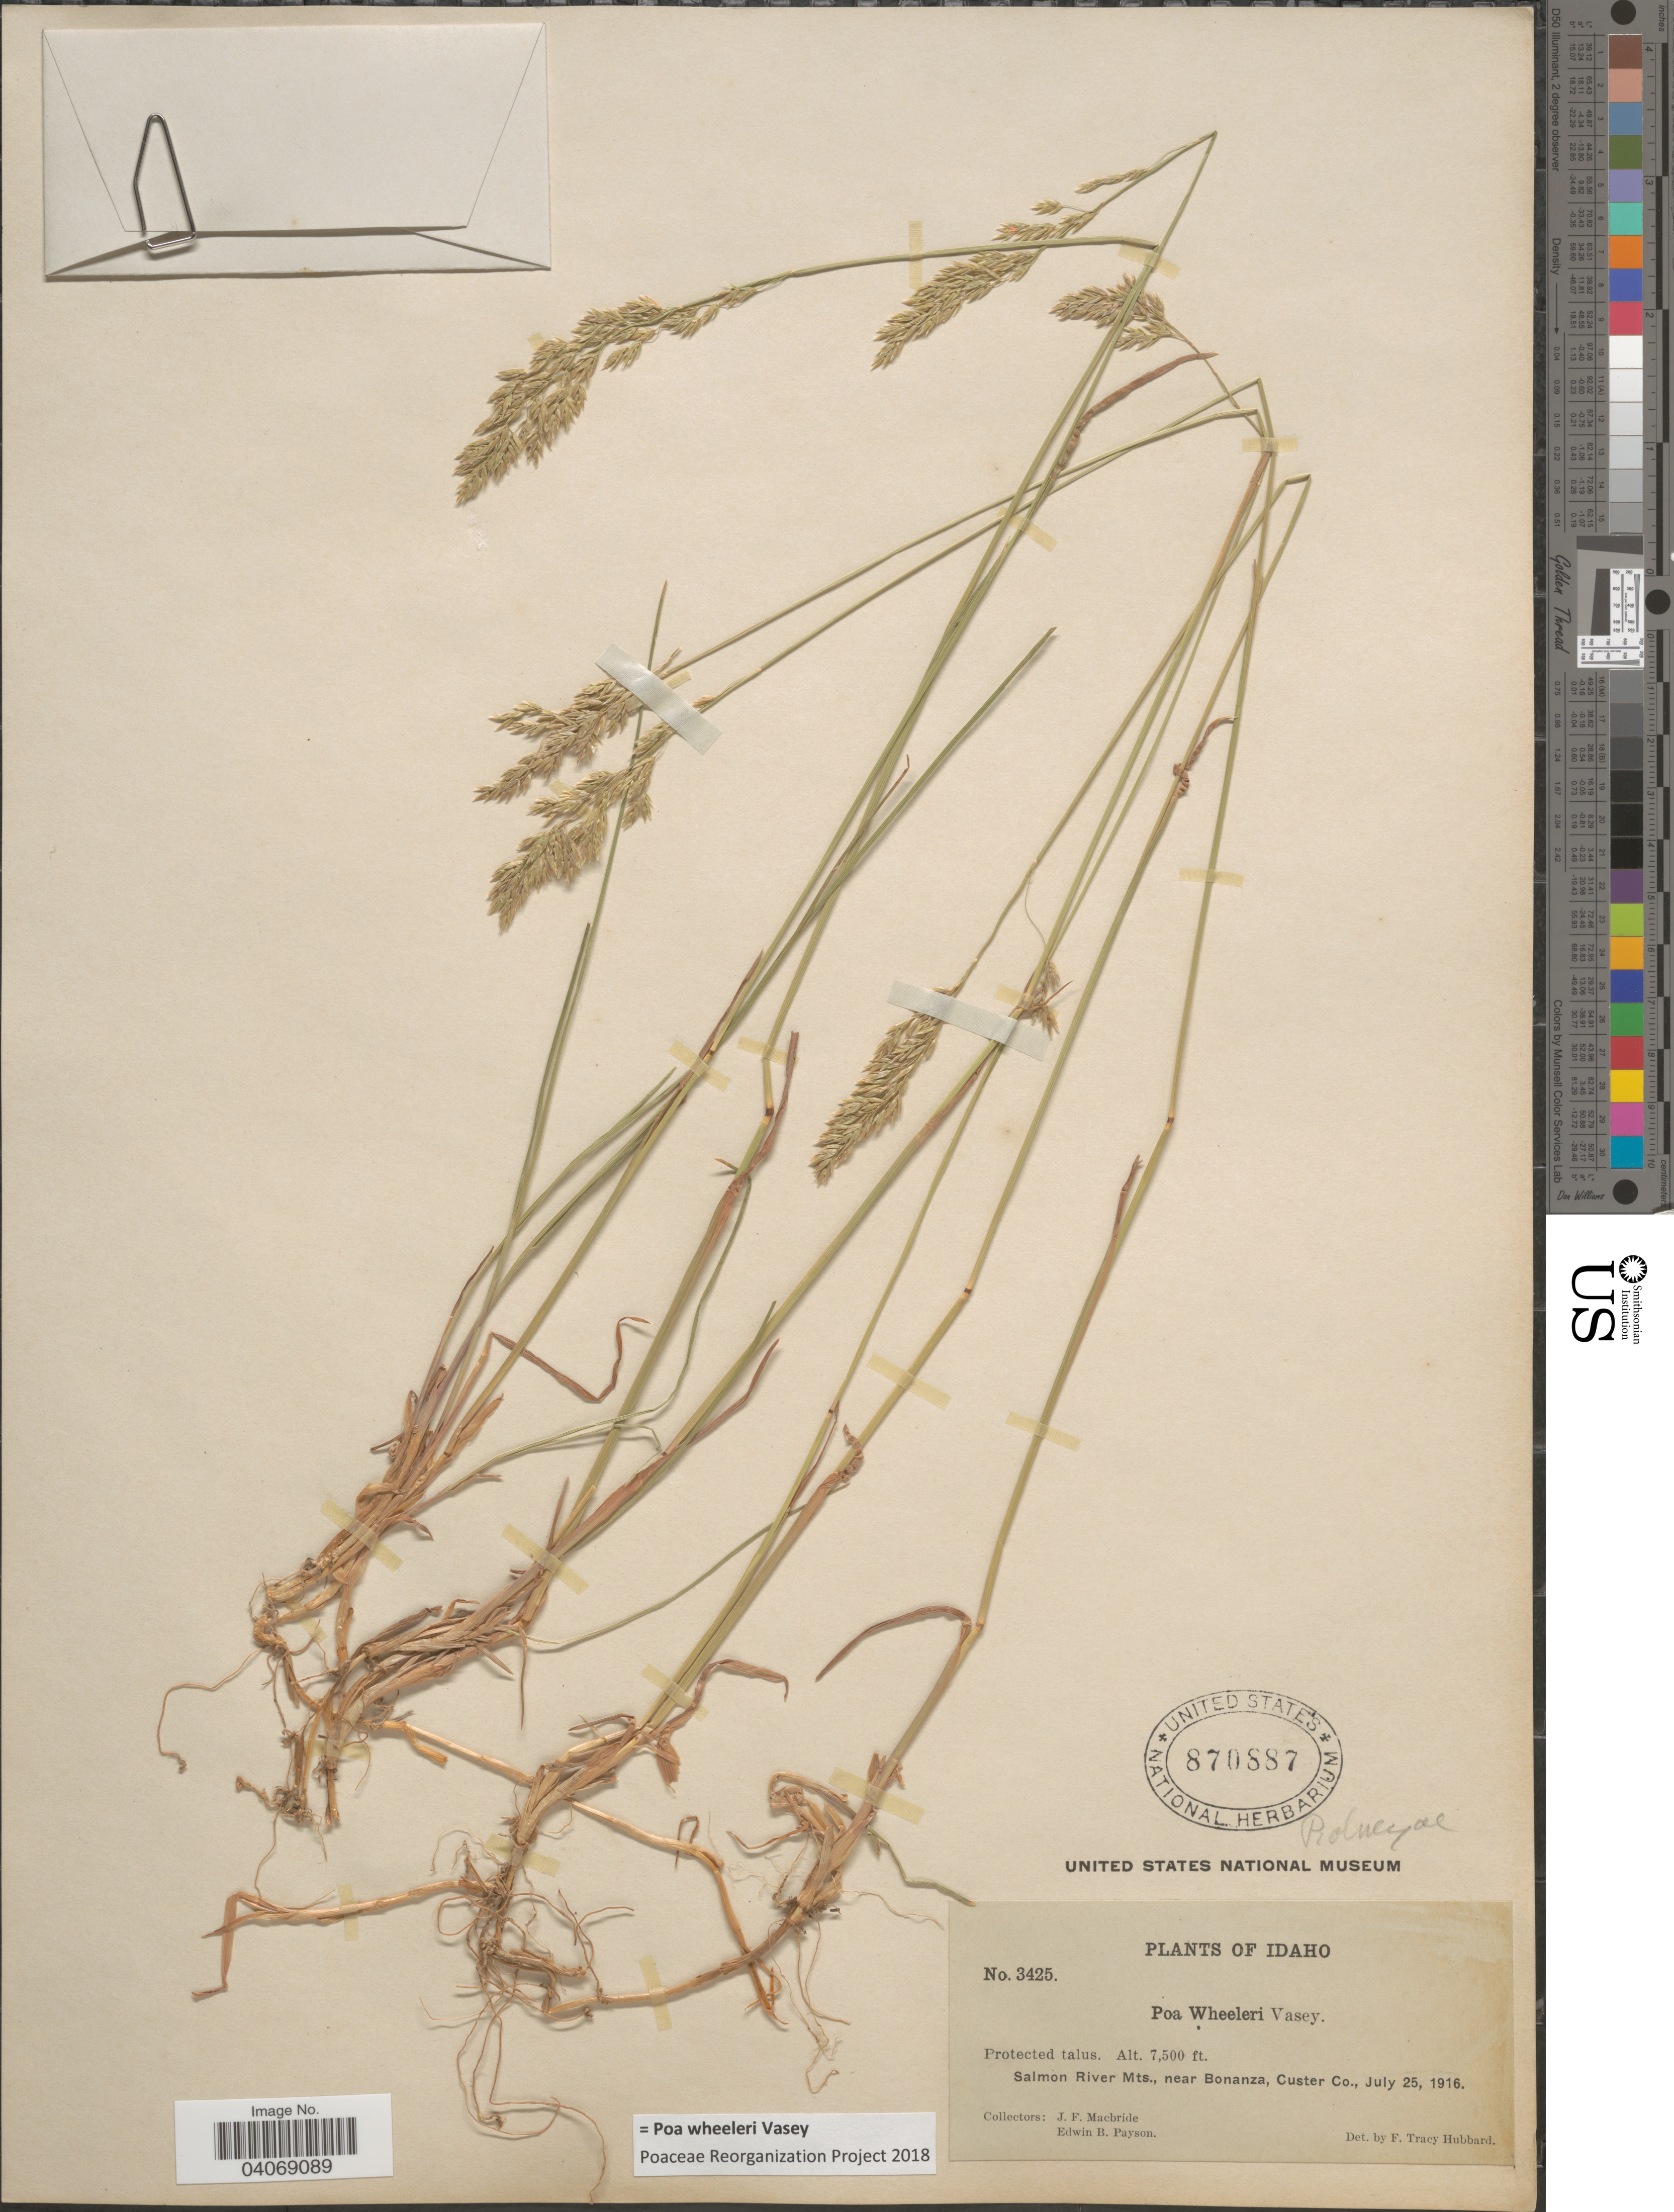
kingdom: Plantae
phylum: Tracheophyta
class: Liliopsida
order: Poales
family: Poaceae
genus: Poa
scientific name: Poa wheeleri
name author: Vasey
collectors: J. F. Macbride & E. B. Payson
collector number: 3425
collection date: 1916-07-25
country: United States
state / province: Idaho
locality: Salmon River Mts., near Bonanza, Custer Co.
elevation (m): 2286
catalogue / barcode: US 870887